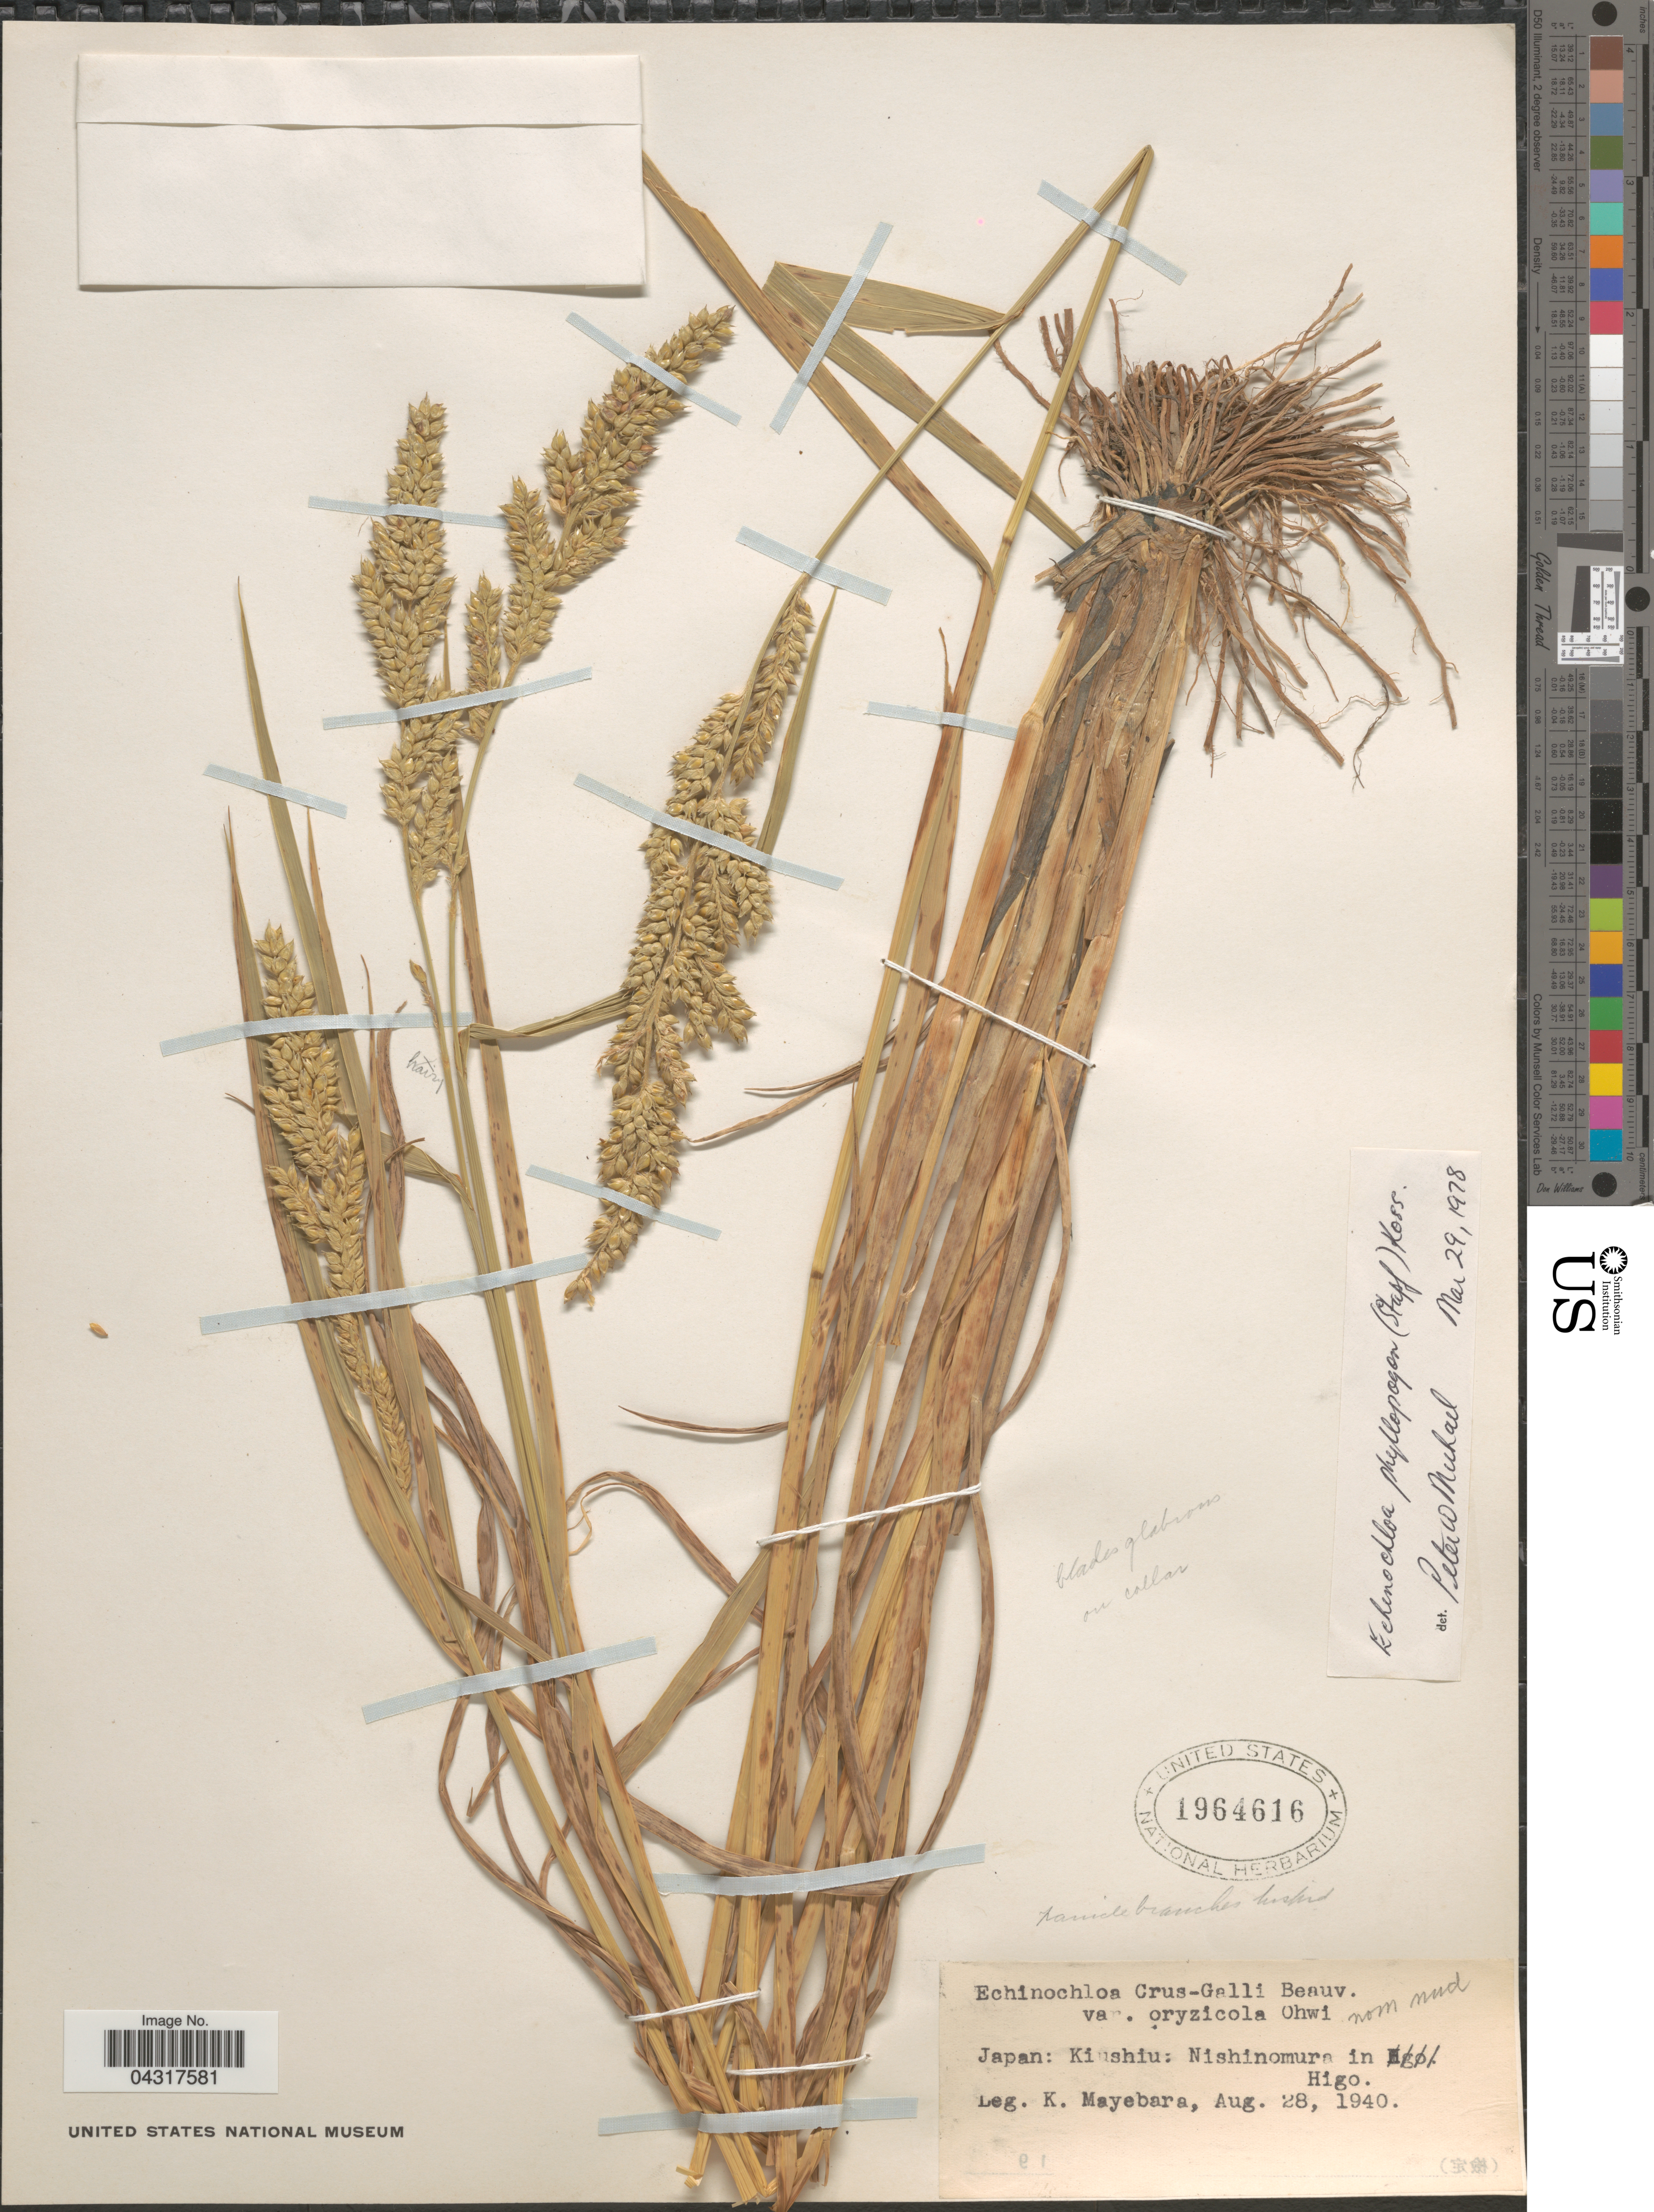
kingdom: Plantae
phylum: Tracheophyta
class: Liliopsida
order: Poales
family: Poaceae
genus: Echinochloa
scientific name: Echinochloa phyllopogon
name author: (Stapf) Stapf ex Kossenko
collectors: K. Mayebara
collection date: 1940-08-28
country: Japan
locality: Kiushiu: Nishinomura in Higo.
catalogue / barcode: US 1964616